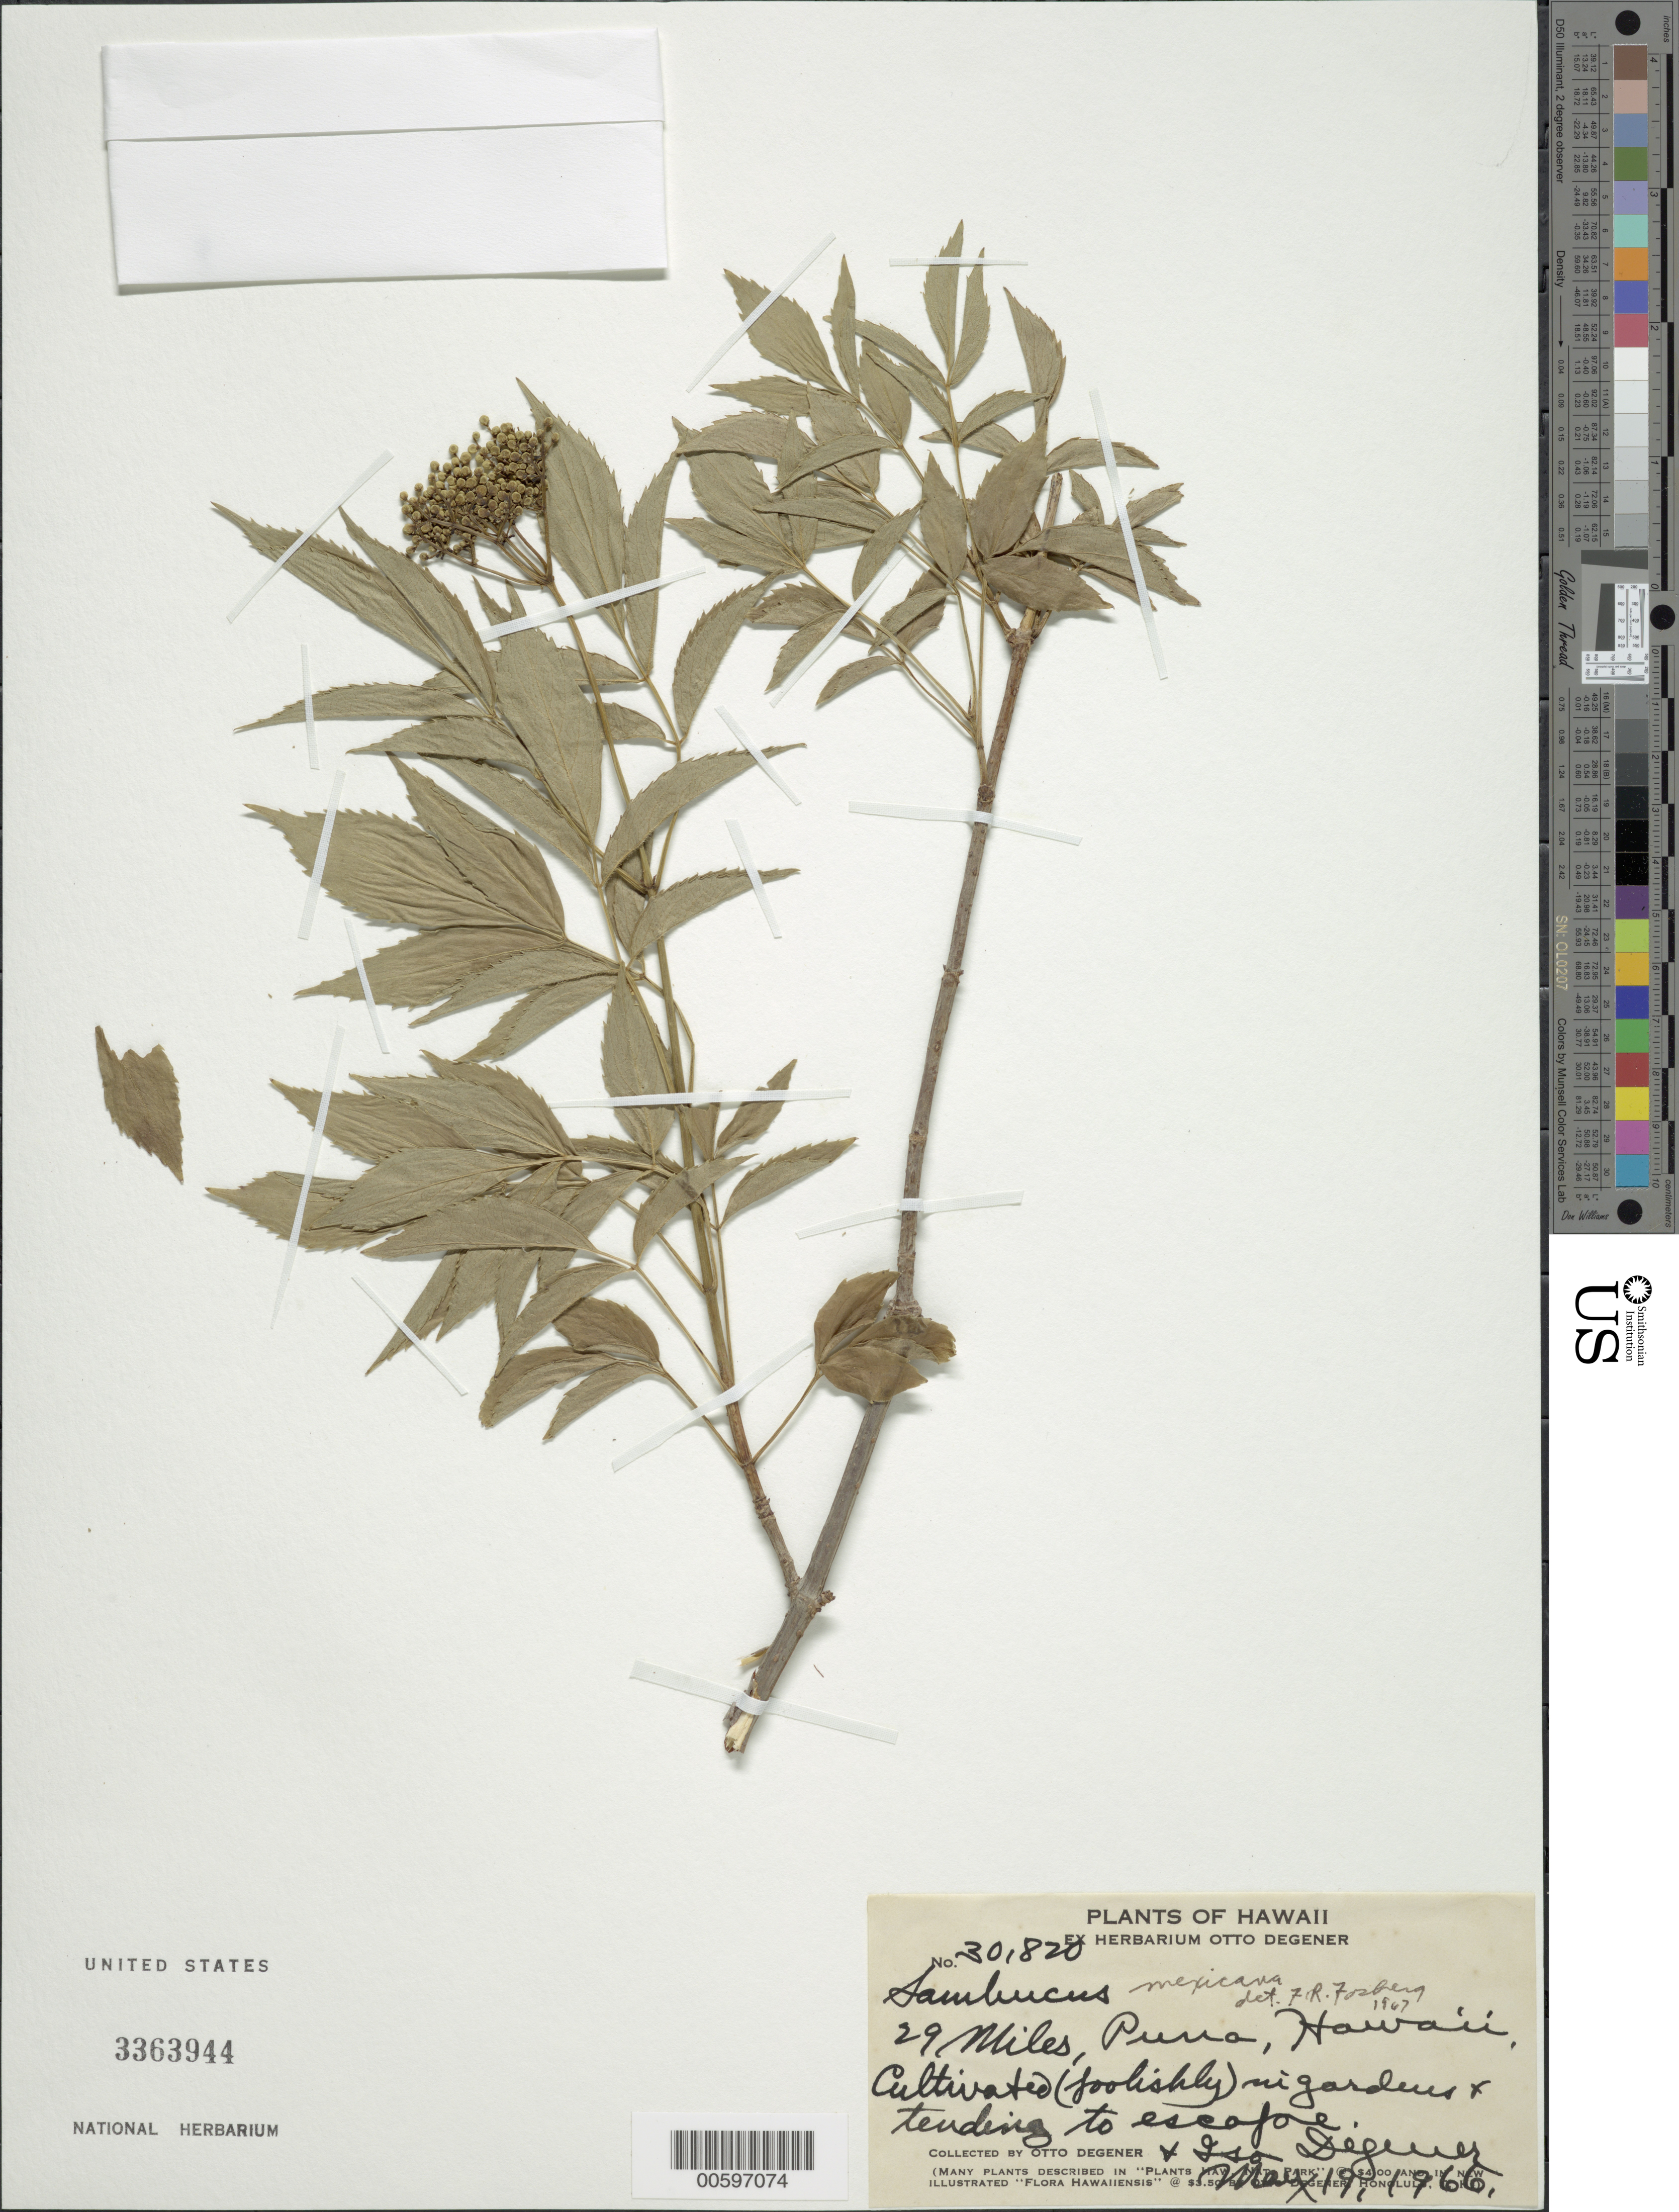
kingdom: Plantae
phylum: Tracheophyta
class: Magnoliopsida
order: Dipsacales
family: Viburnaceae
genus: Sambucus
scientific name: Sambucus canadensis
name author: L.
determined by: Whittemore, A. T.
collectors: O. Degener & I. Degener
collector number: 30820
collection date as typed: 19 May 1966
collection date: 1966-05-19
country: United States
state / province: Hawaii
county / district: Hawaii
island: Hawaii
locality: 29 Miles, Puna.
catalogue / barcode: US 3363944